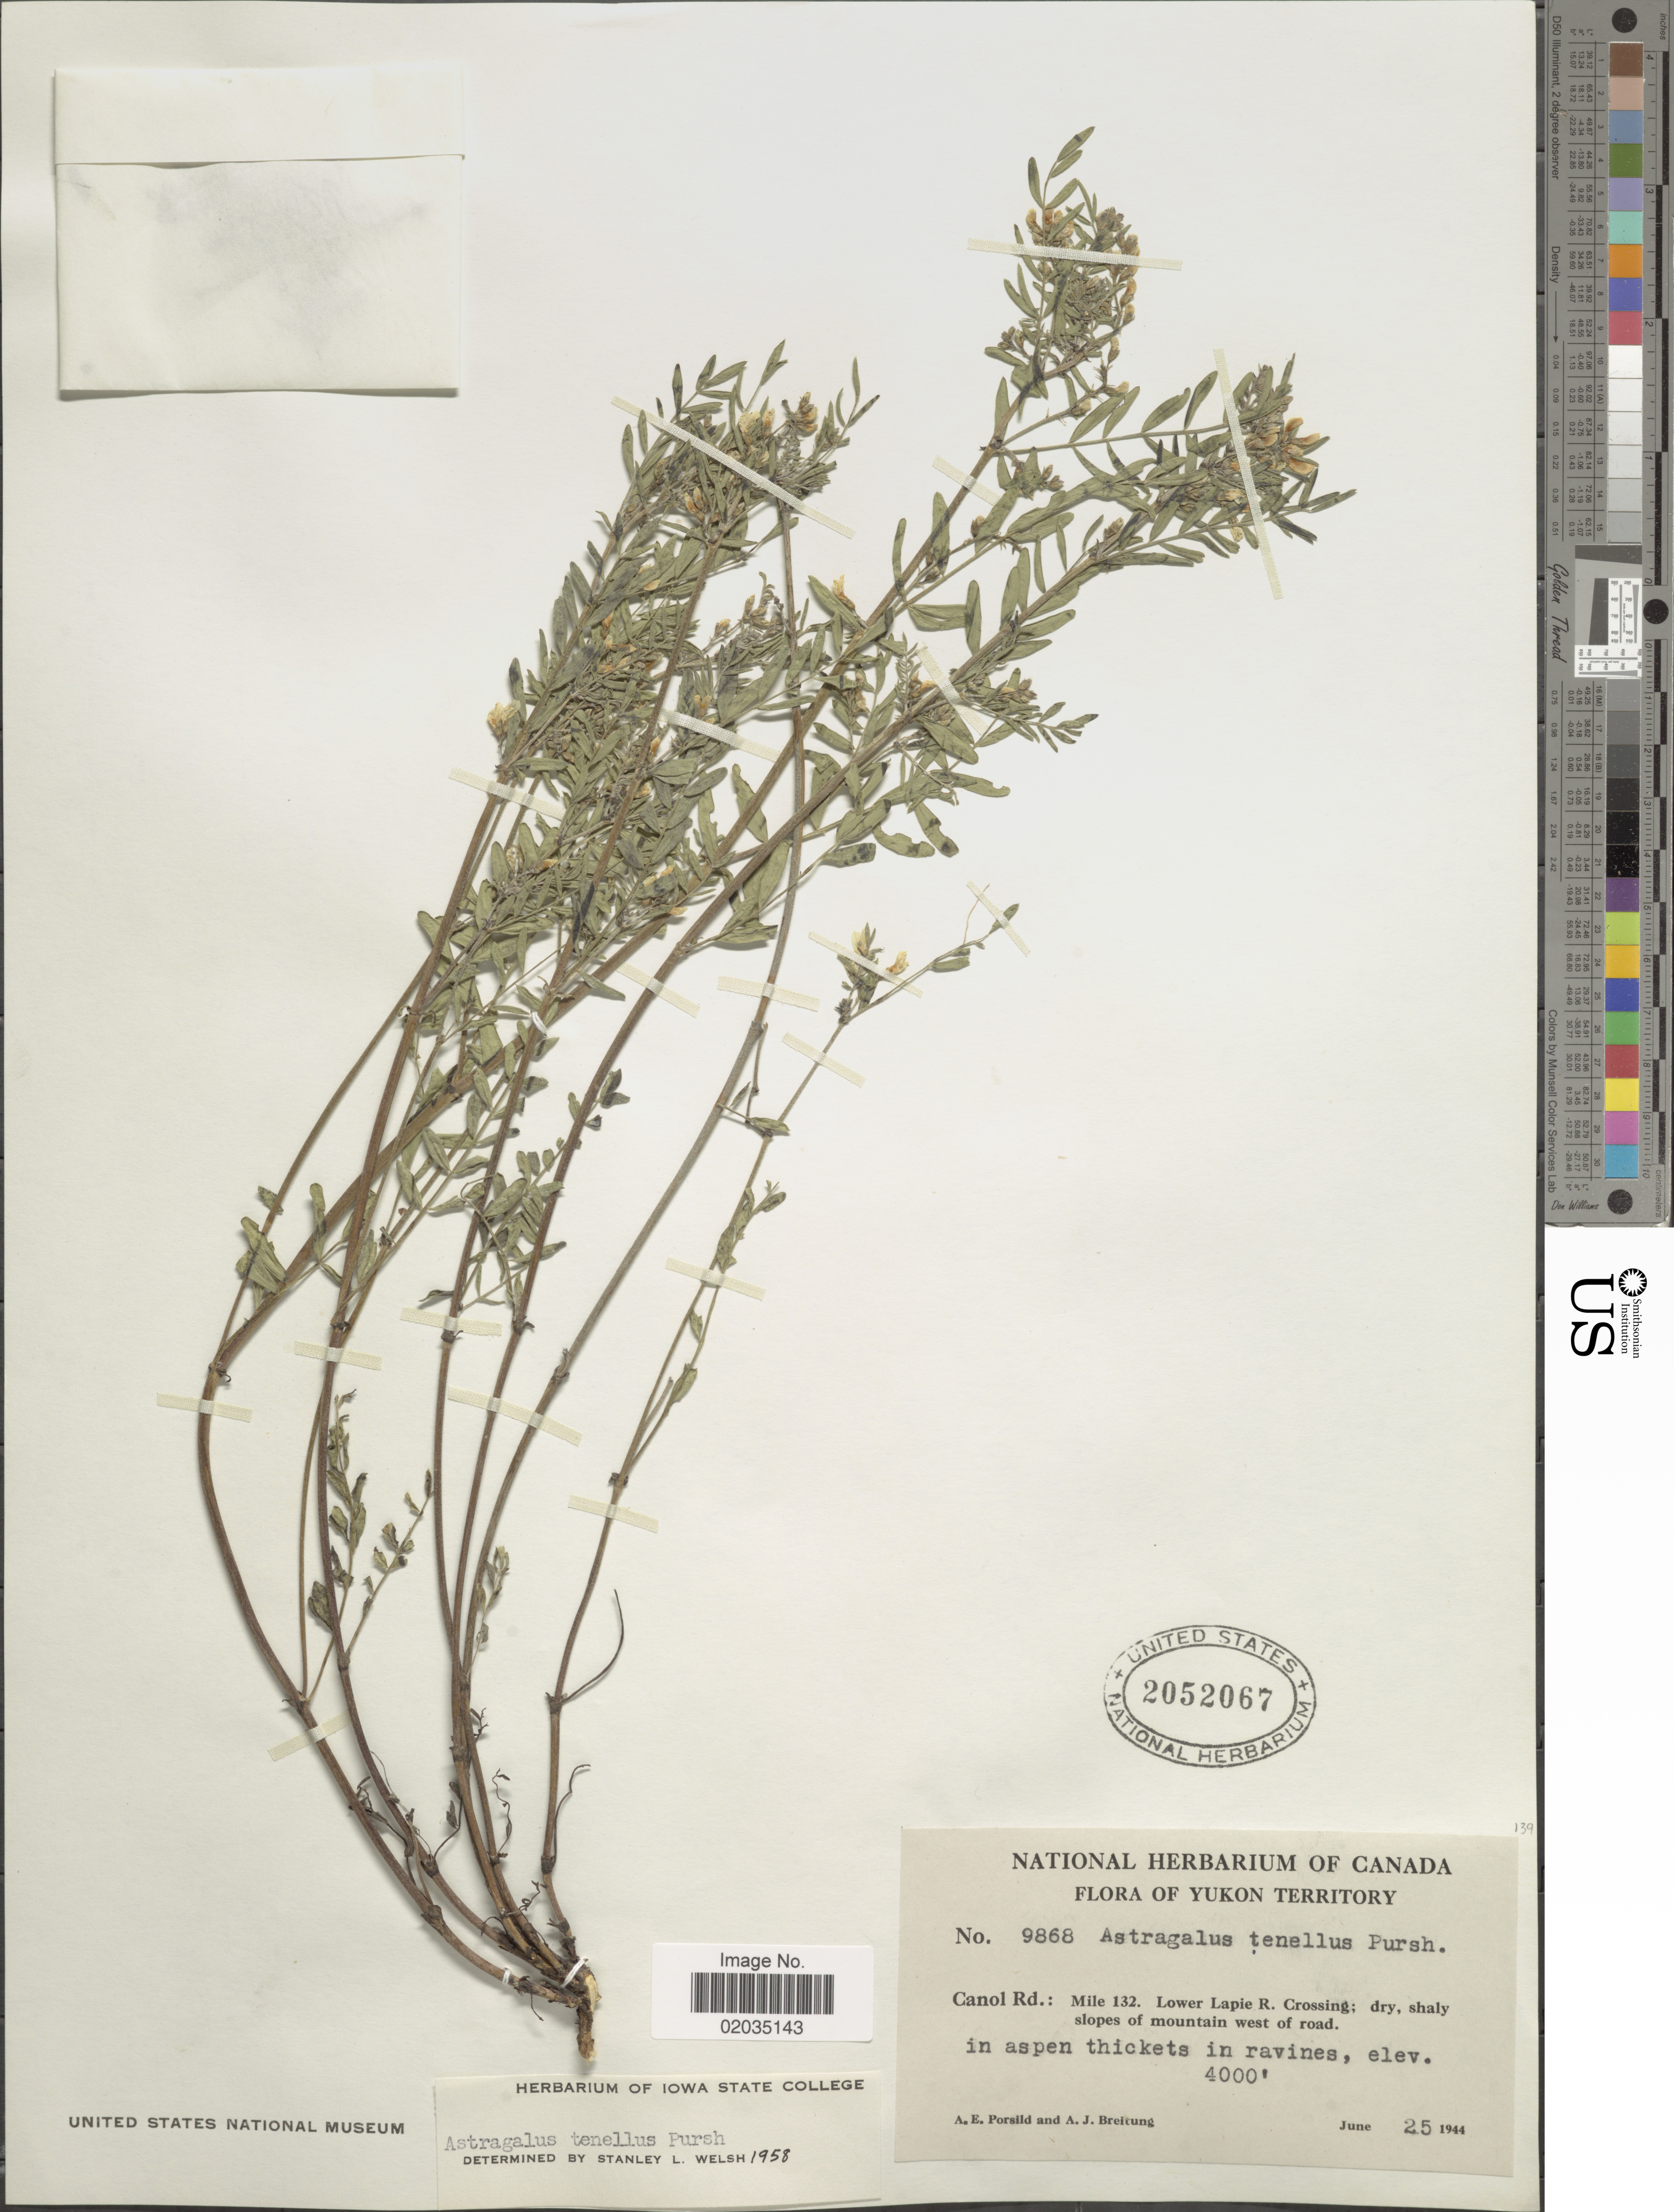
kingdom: Plantae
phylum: Tracheophyta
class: Magnoliopsida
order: Fabales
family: Fabaceae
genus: Astragalus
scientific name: Astragalus tenellus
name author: Pursh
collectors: A. E. Porsild & A. Breitung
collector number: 9868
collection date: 1944-06-25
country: Canada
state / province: Yukon Territory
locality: Canol Rd: Mile 132. Lower Lapie R. Crossing; dry, shaly slopes of mountain west of road, in aspen thickets in ravines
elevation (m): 1219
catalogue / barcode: US 2052067